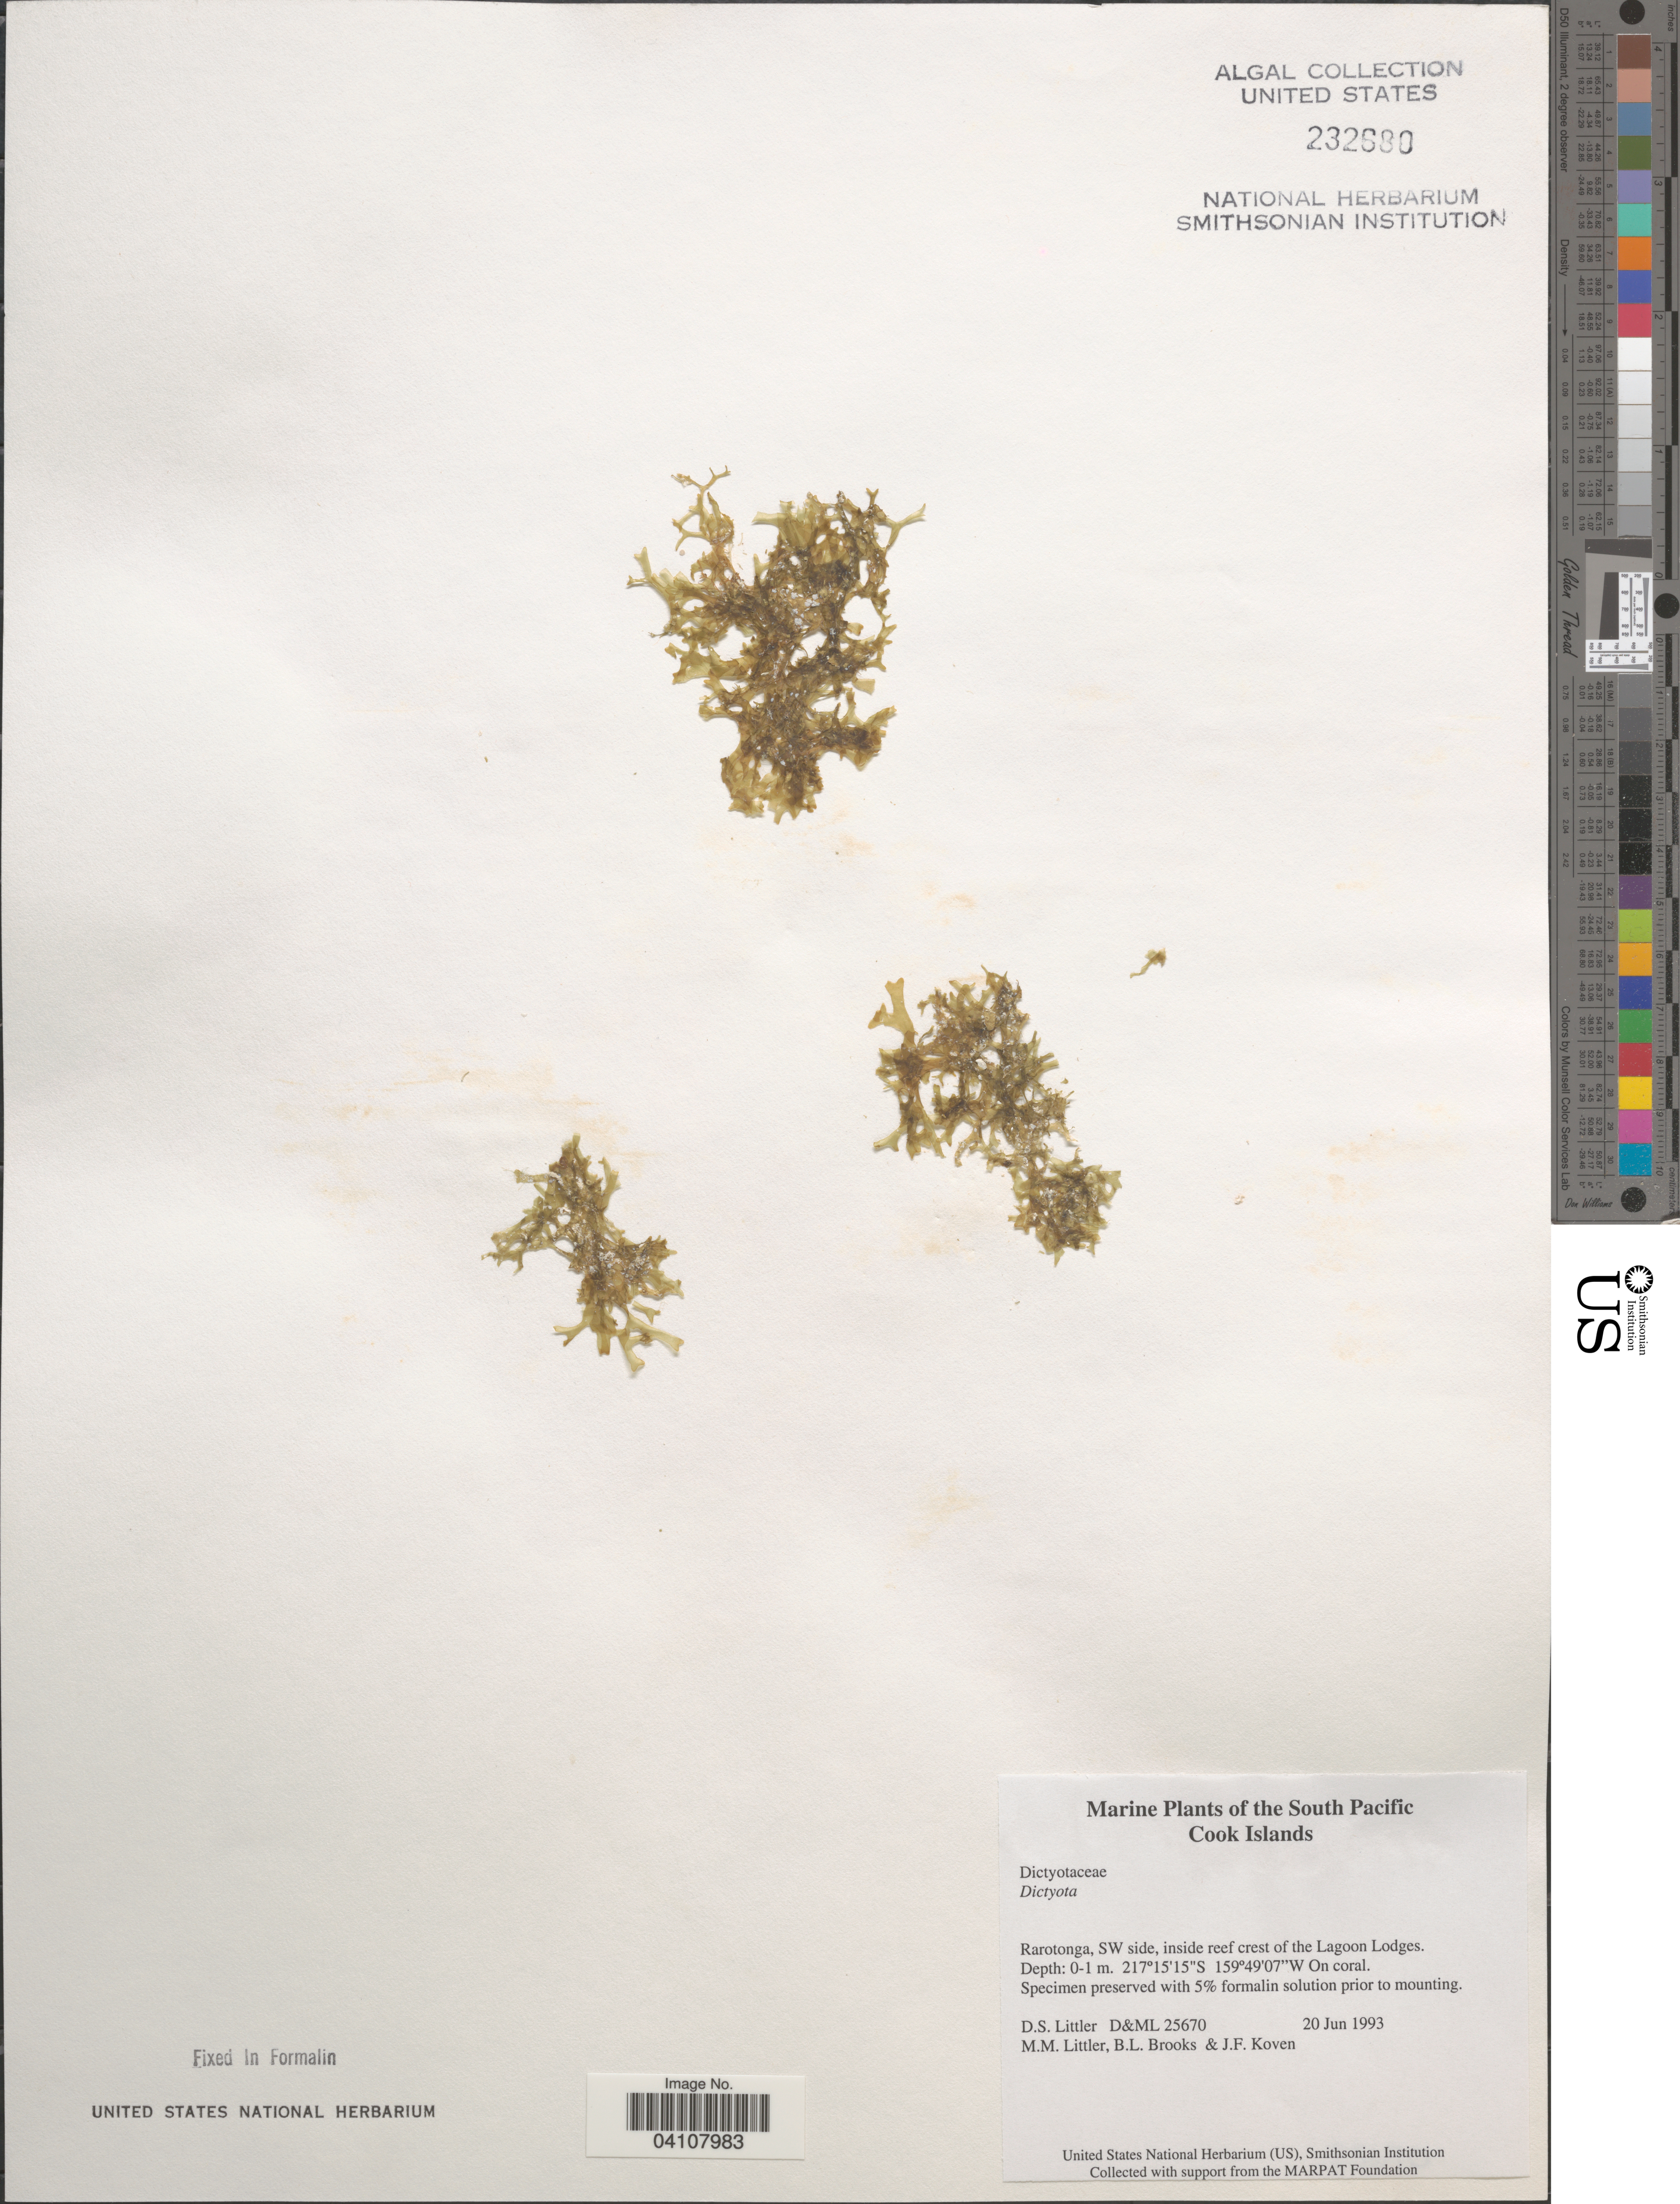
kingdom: Chromista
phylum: Ochrophyta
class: Phaeophyceae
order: Dictyotales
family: Dictyotaceae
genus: Dictyota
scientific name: Dictyota sp.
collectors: D. S. Littler, B. Brooks & J. Koven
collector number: D&ML25670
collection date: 1993-06-20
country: Cook Islands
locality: The South Pacific. Rarotonga, SW side, inside reef crest of the Lagoon Lodges.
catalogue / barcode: US 232680